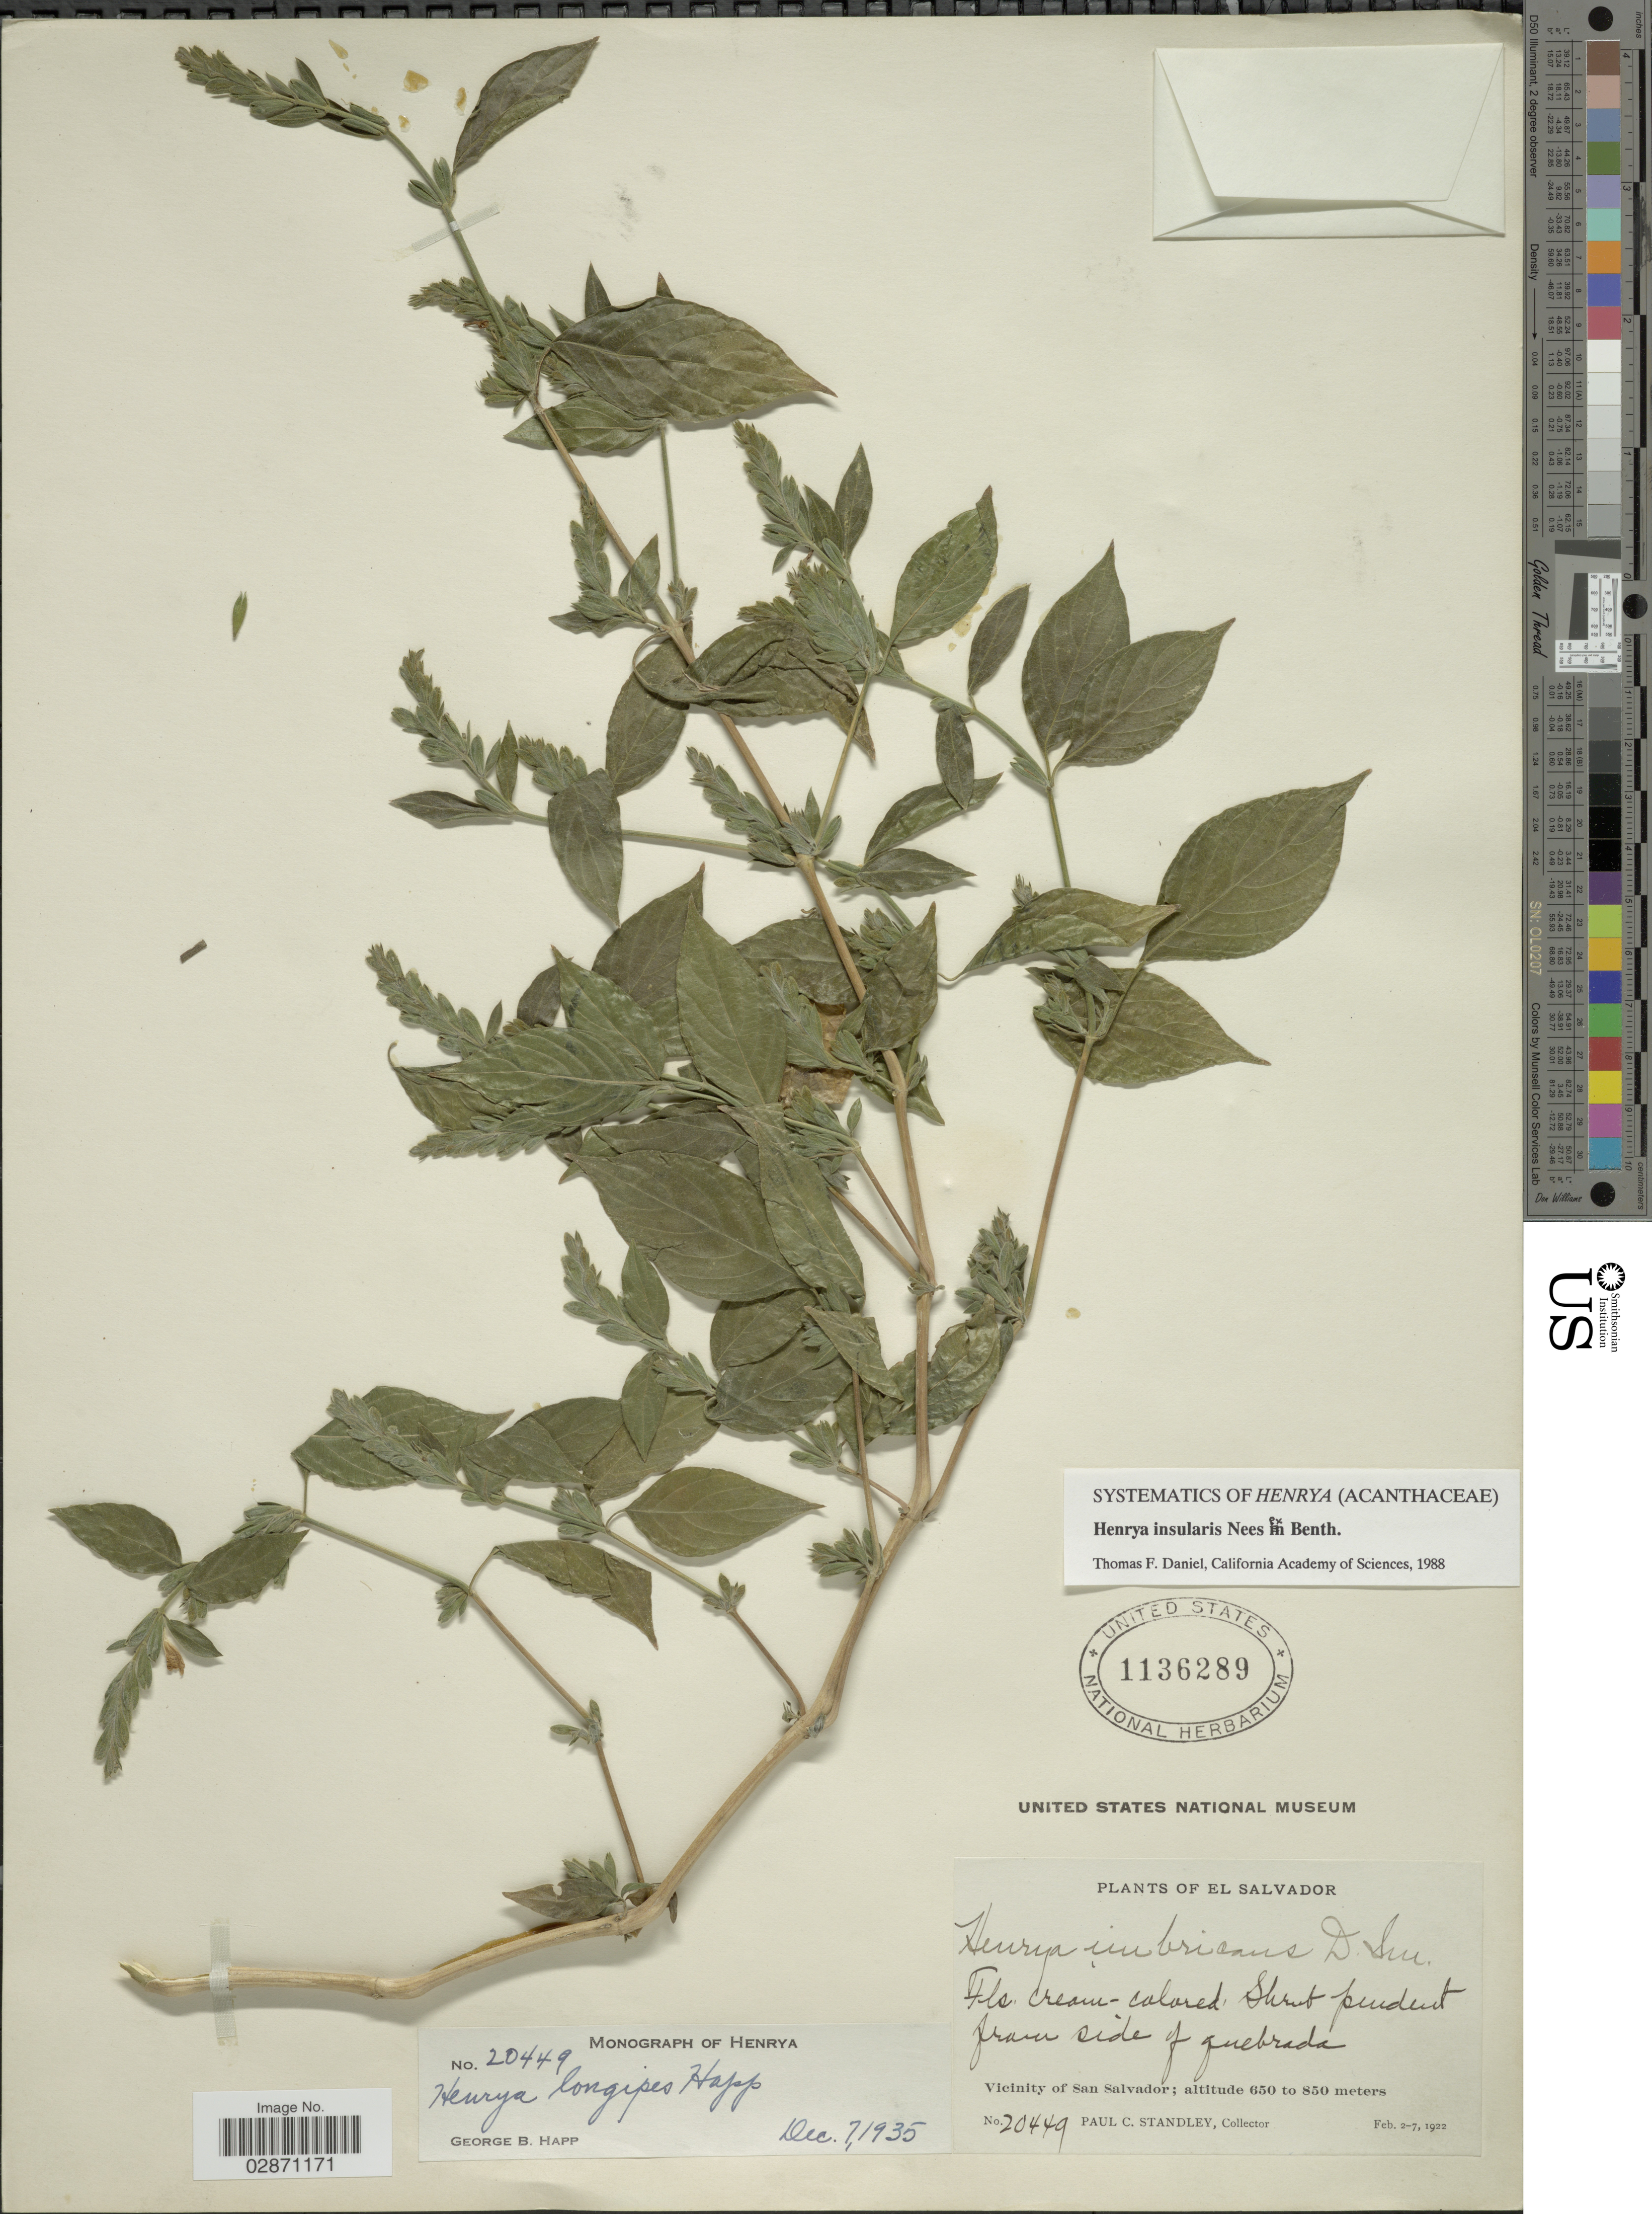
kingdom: Plantae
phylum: Tracheophyta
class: Magnoliopsida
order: Lamiales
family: Acanthaceae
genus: Henrya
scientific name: Henrya insularis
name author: Nees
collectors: P. C. Standley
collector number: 20449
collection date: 1922-02-02/1922-02-07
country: El Salvador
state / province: San Salvador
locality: Vicinity of San Salvador.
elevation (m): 650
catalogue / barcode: US 1136289